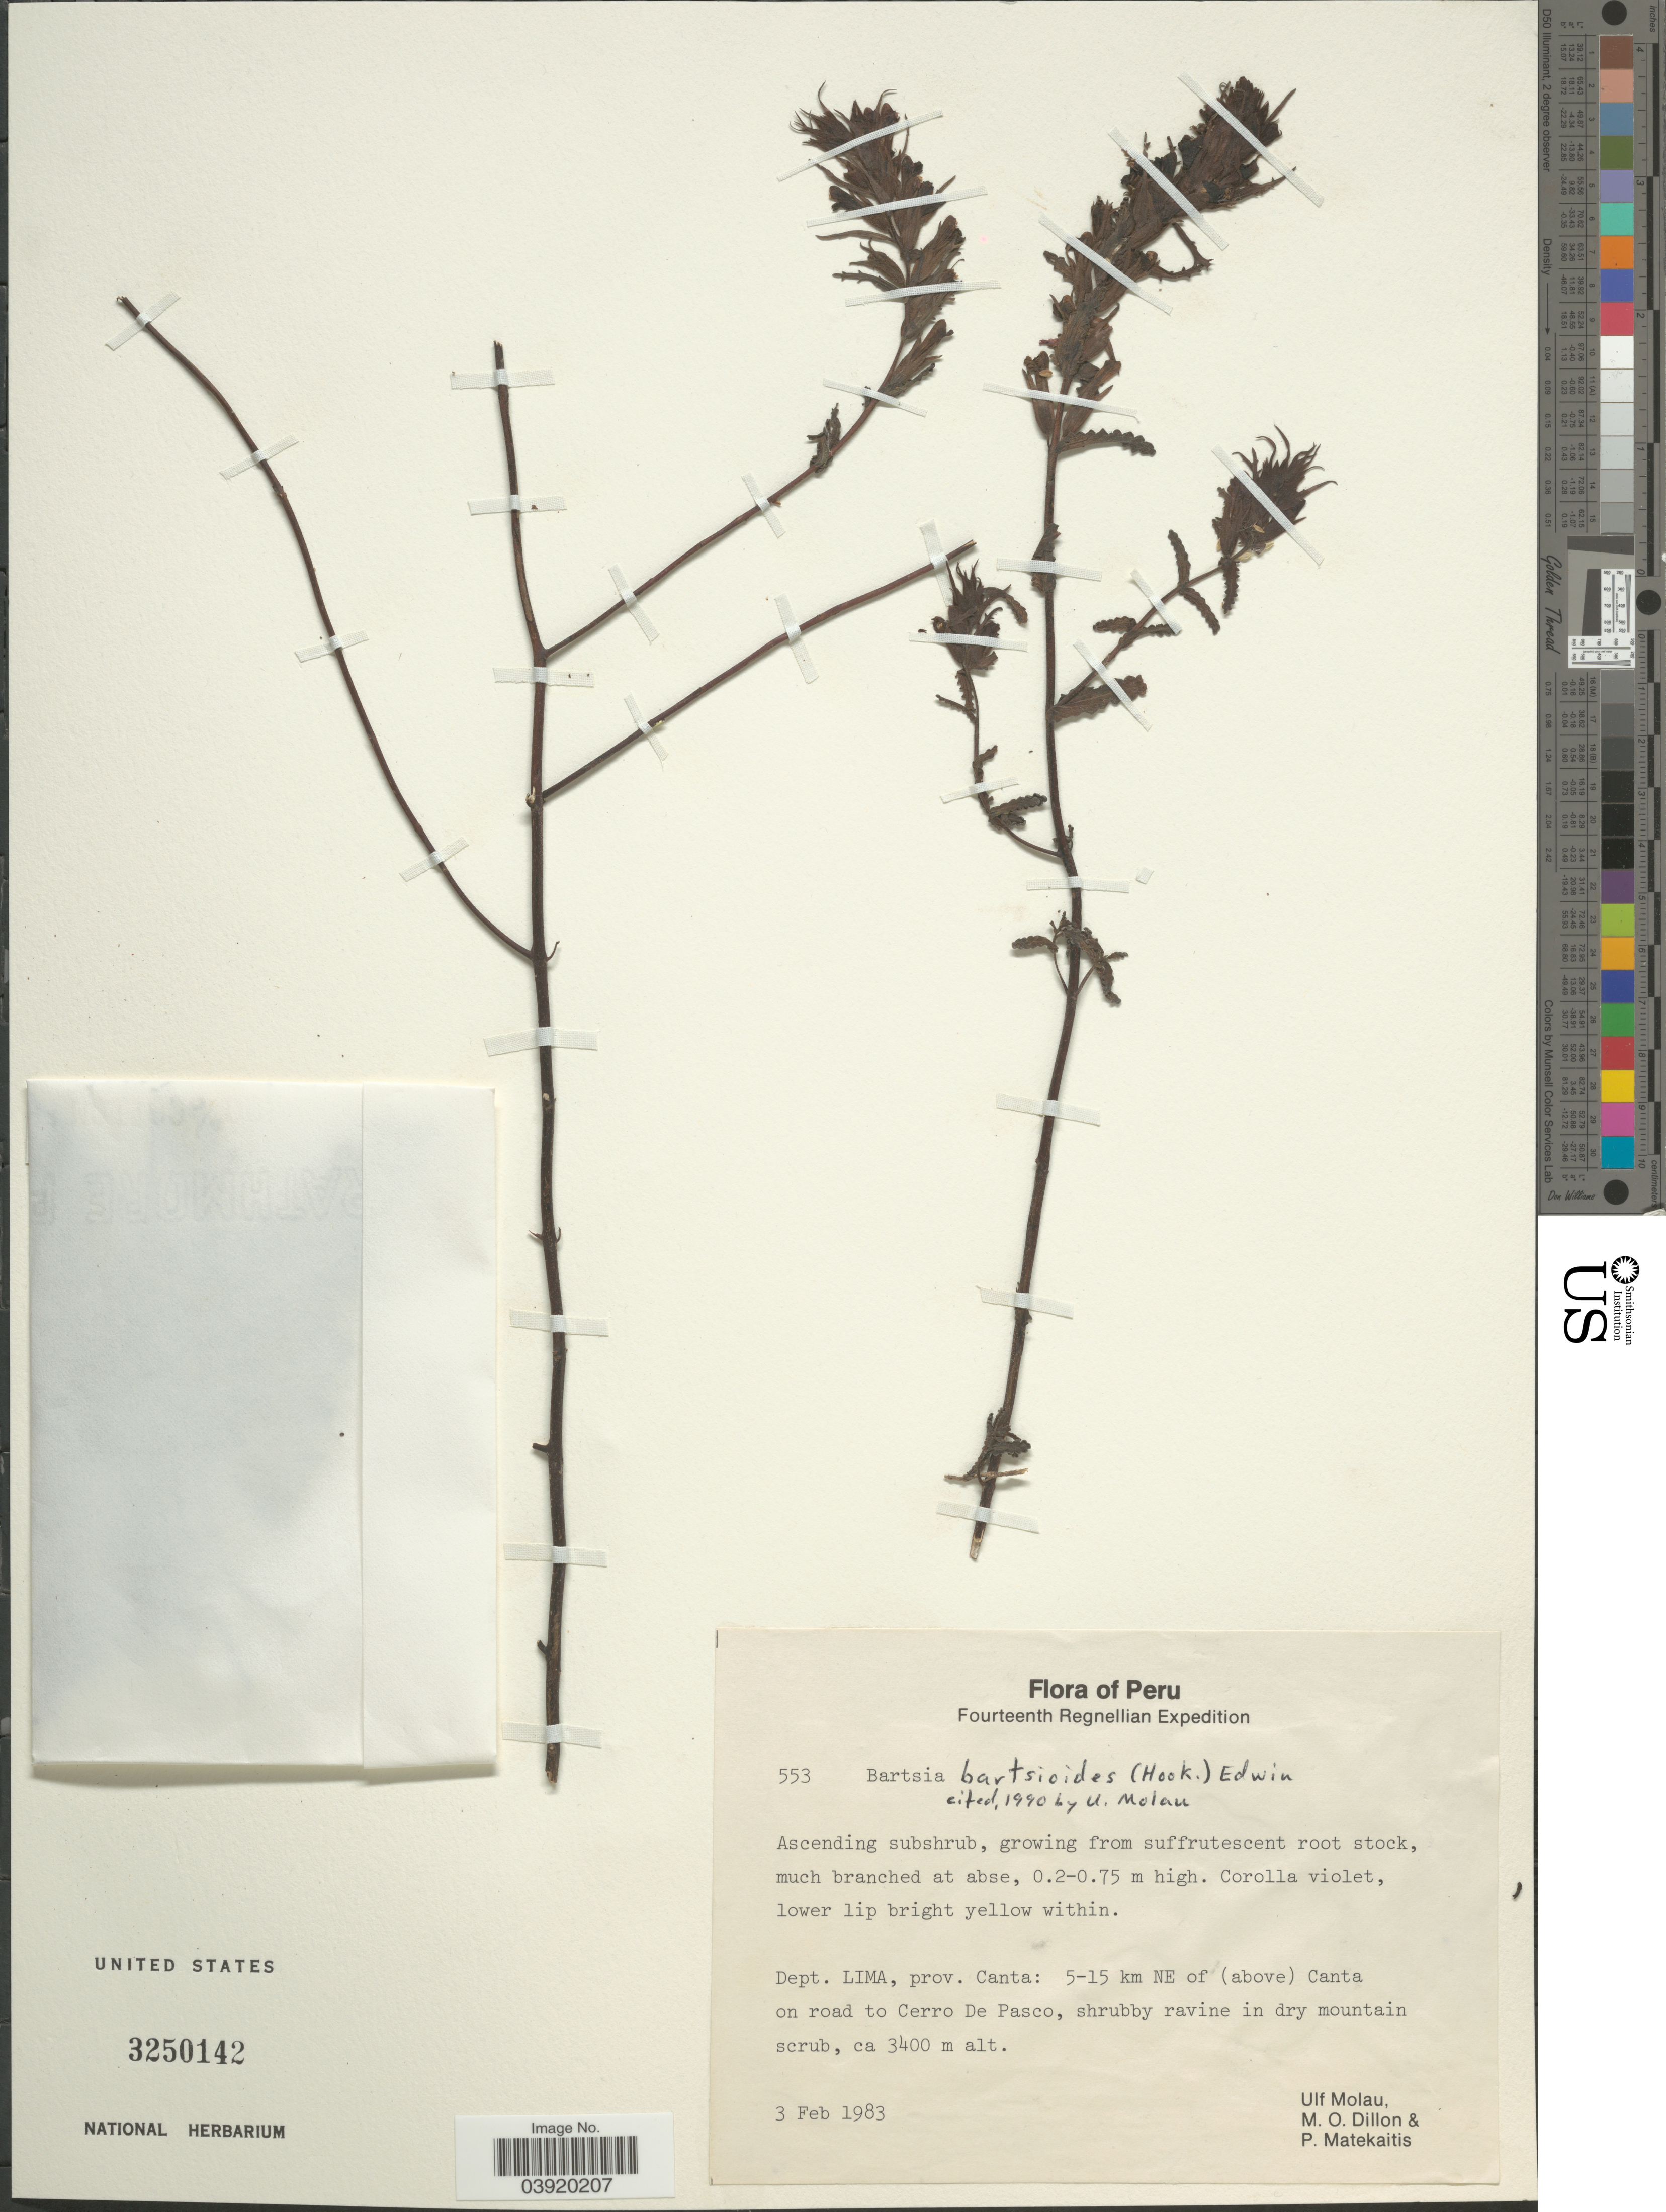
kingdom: Plantae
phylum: Tracheophyta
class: Magnoliopsida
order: Lamiales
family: Orobanchaceae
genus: Bartsia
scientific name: Bartsia bartsioides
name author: (Hook.) Edwin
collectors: U. Molau, M. O. Dillon & P. Matekaitis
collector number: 553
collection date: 1983-02-03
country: Peru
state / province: Lima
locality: Dept. Lima, prov. Canta: 5-15 km NE of (above) Canta on road to Cerro De Pasco.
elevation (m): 3400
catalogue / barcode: US 3250142